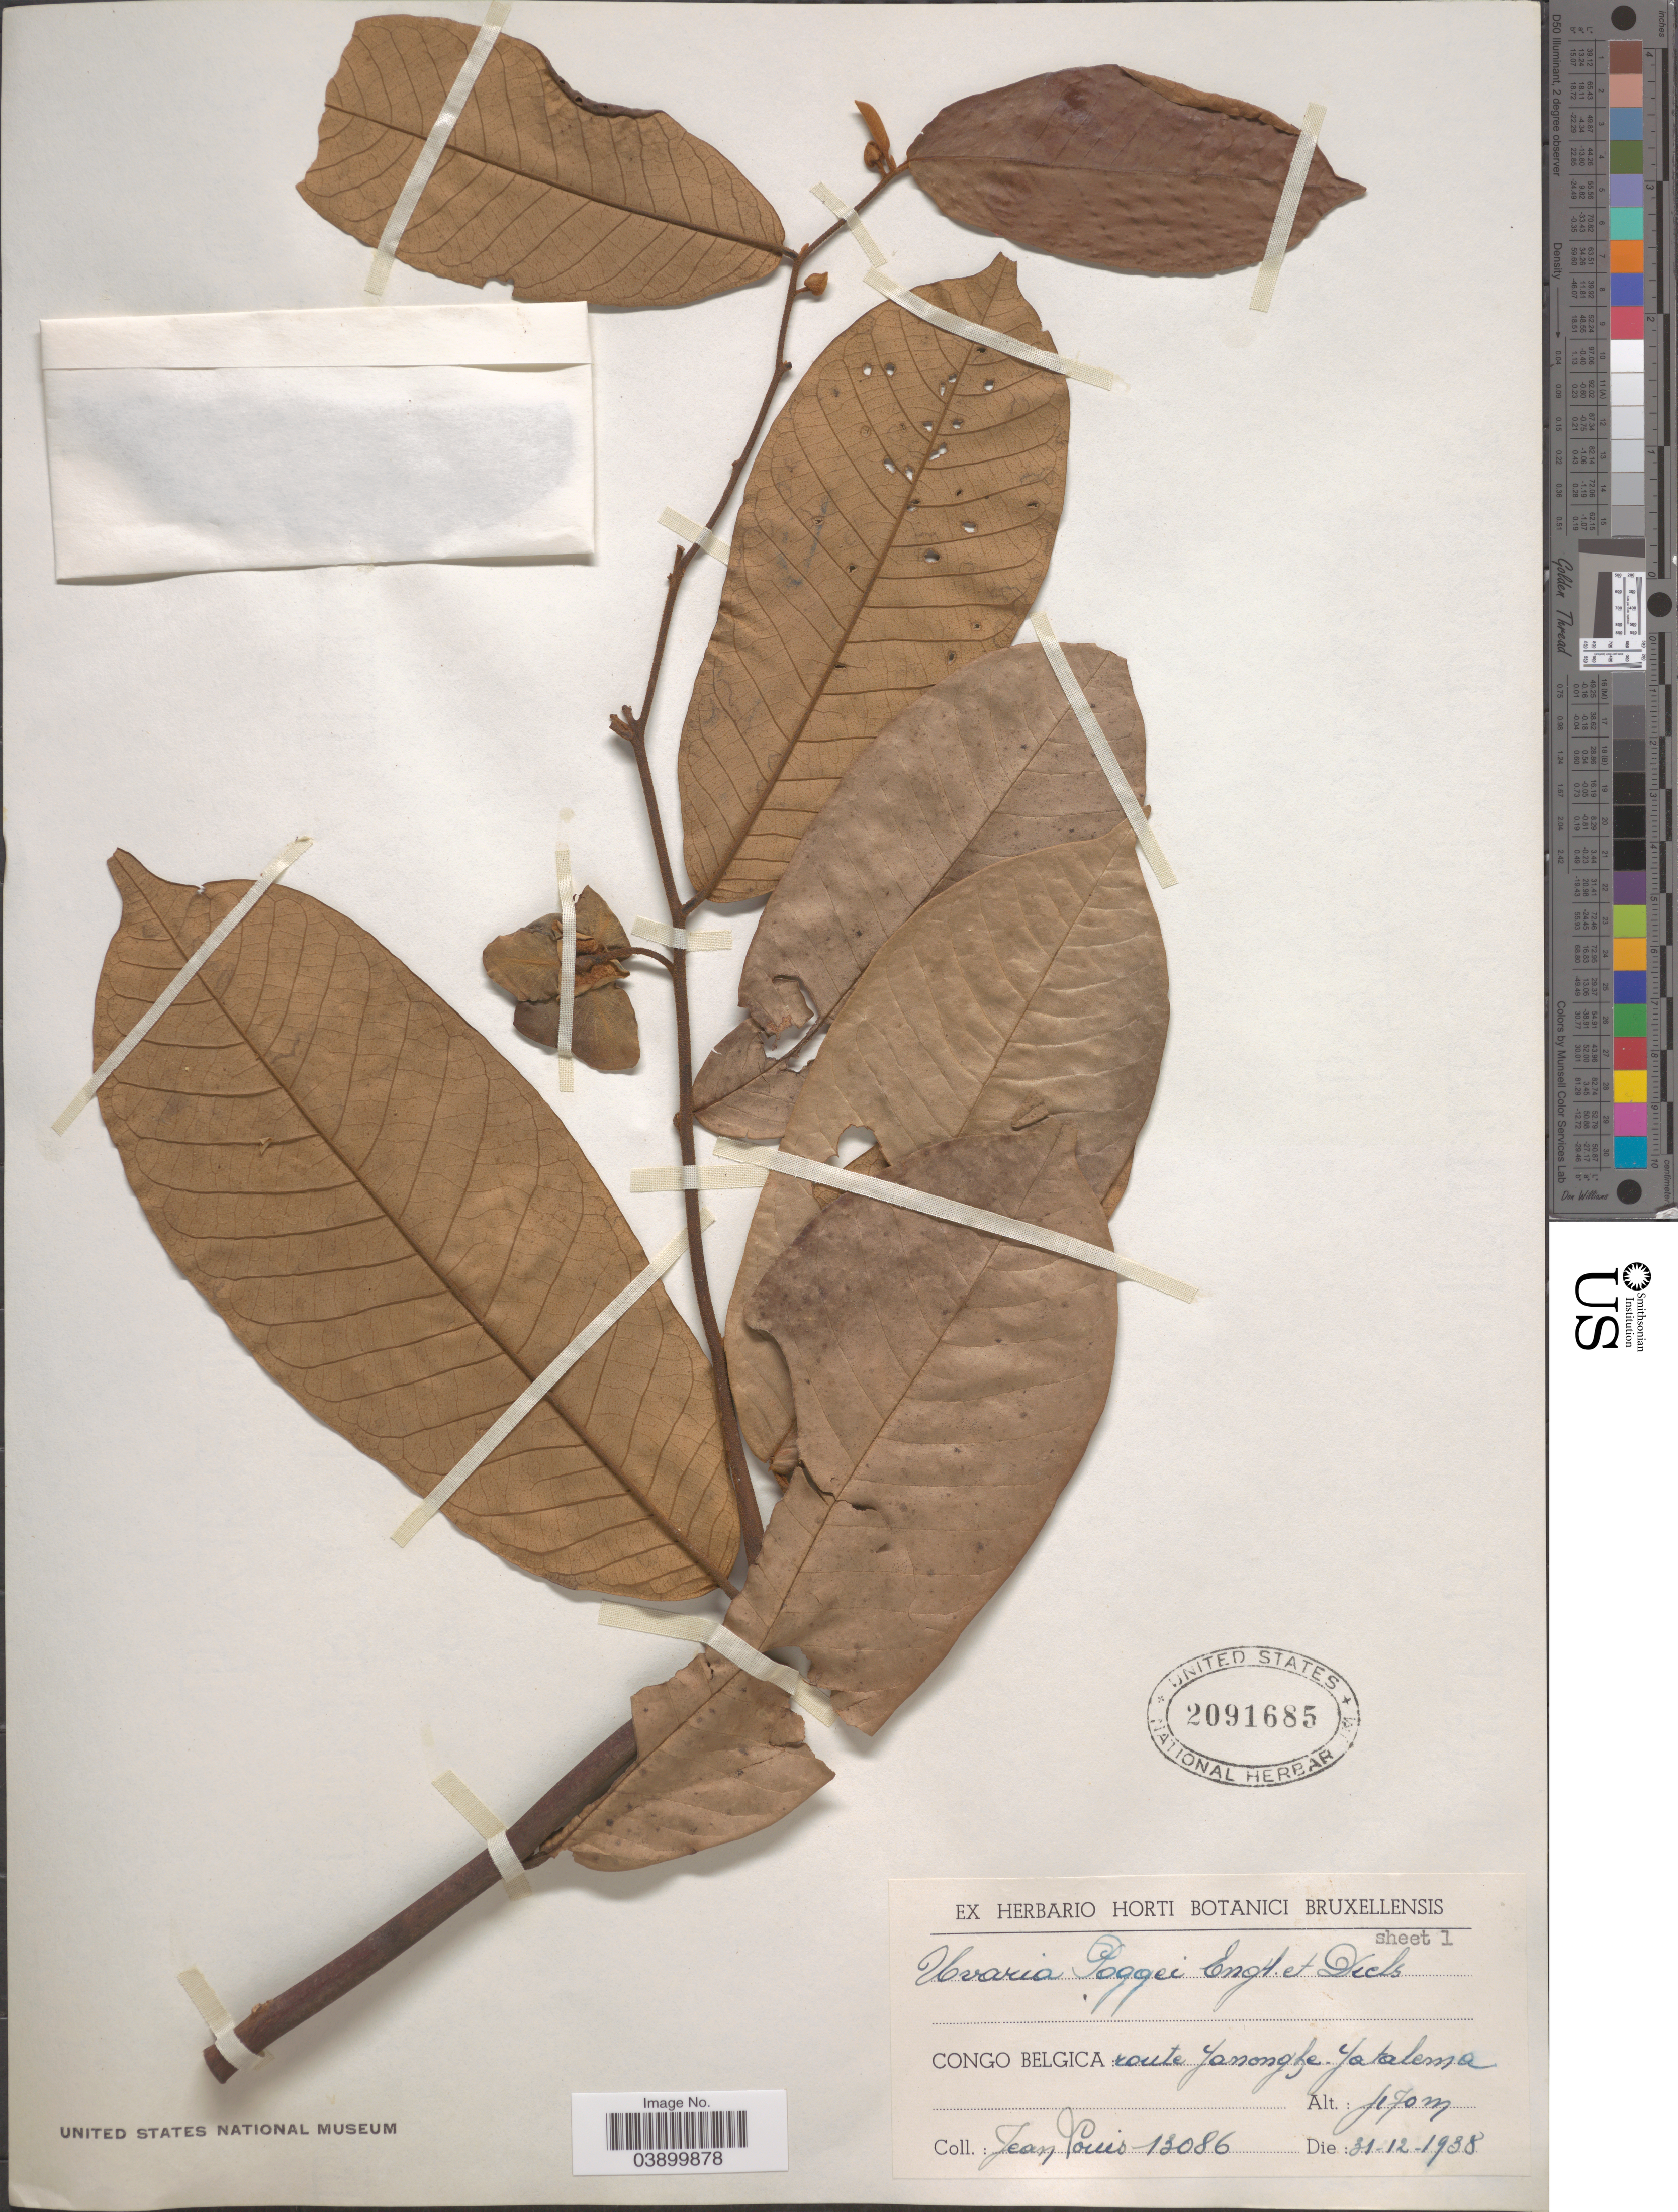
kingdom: Plantae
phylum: Tracheophyta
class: Magnoliopsida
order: Magnoliales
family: Annonaceae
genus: Uvaria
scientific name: Uvaria poggei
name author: Engl. & Diels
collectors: J. Louis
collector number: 13086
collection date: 1938-12-31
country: Congo, Democratic Republic of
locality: Congo Belgica: route Yanonghe. Yatolema.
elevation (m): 470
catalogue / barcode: US 2091685